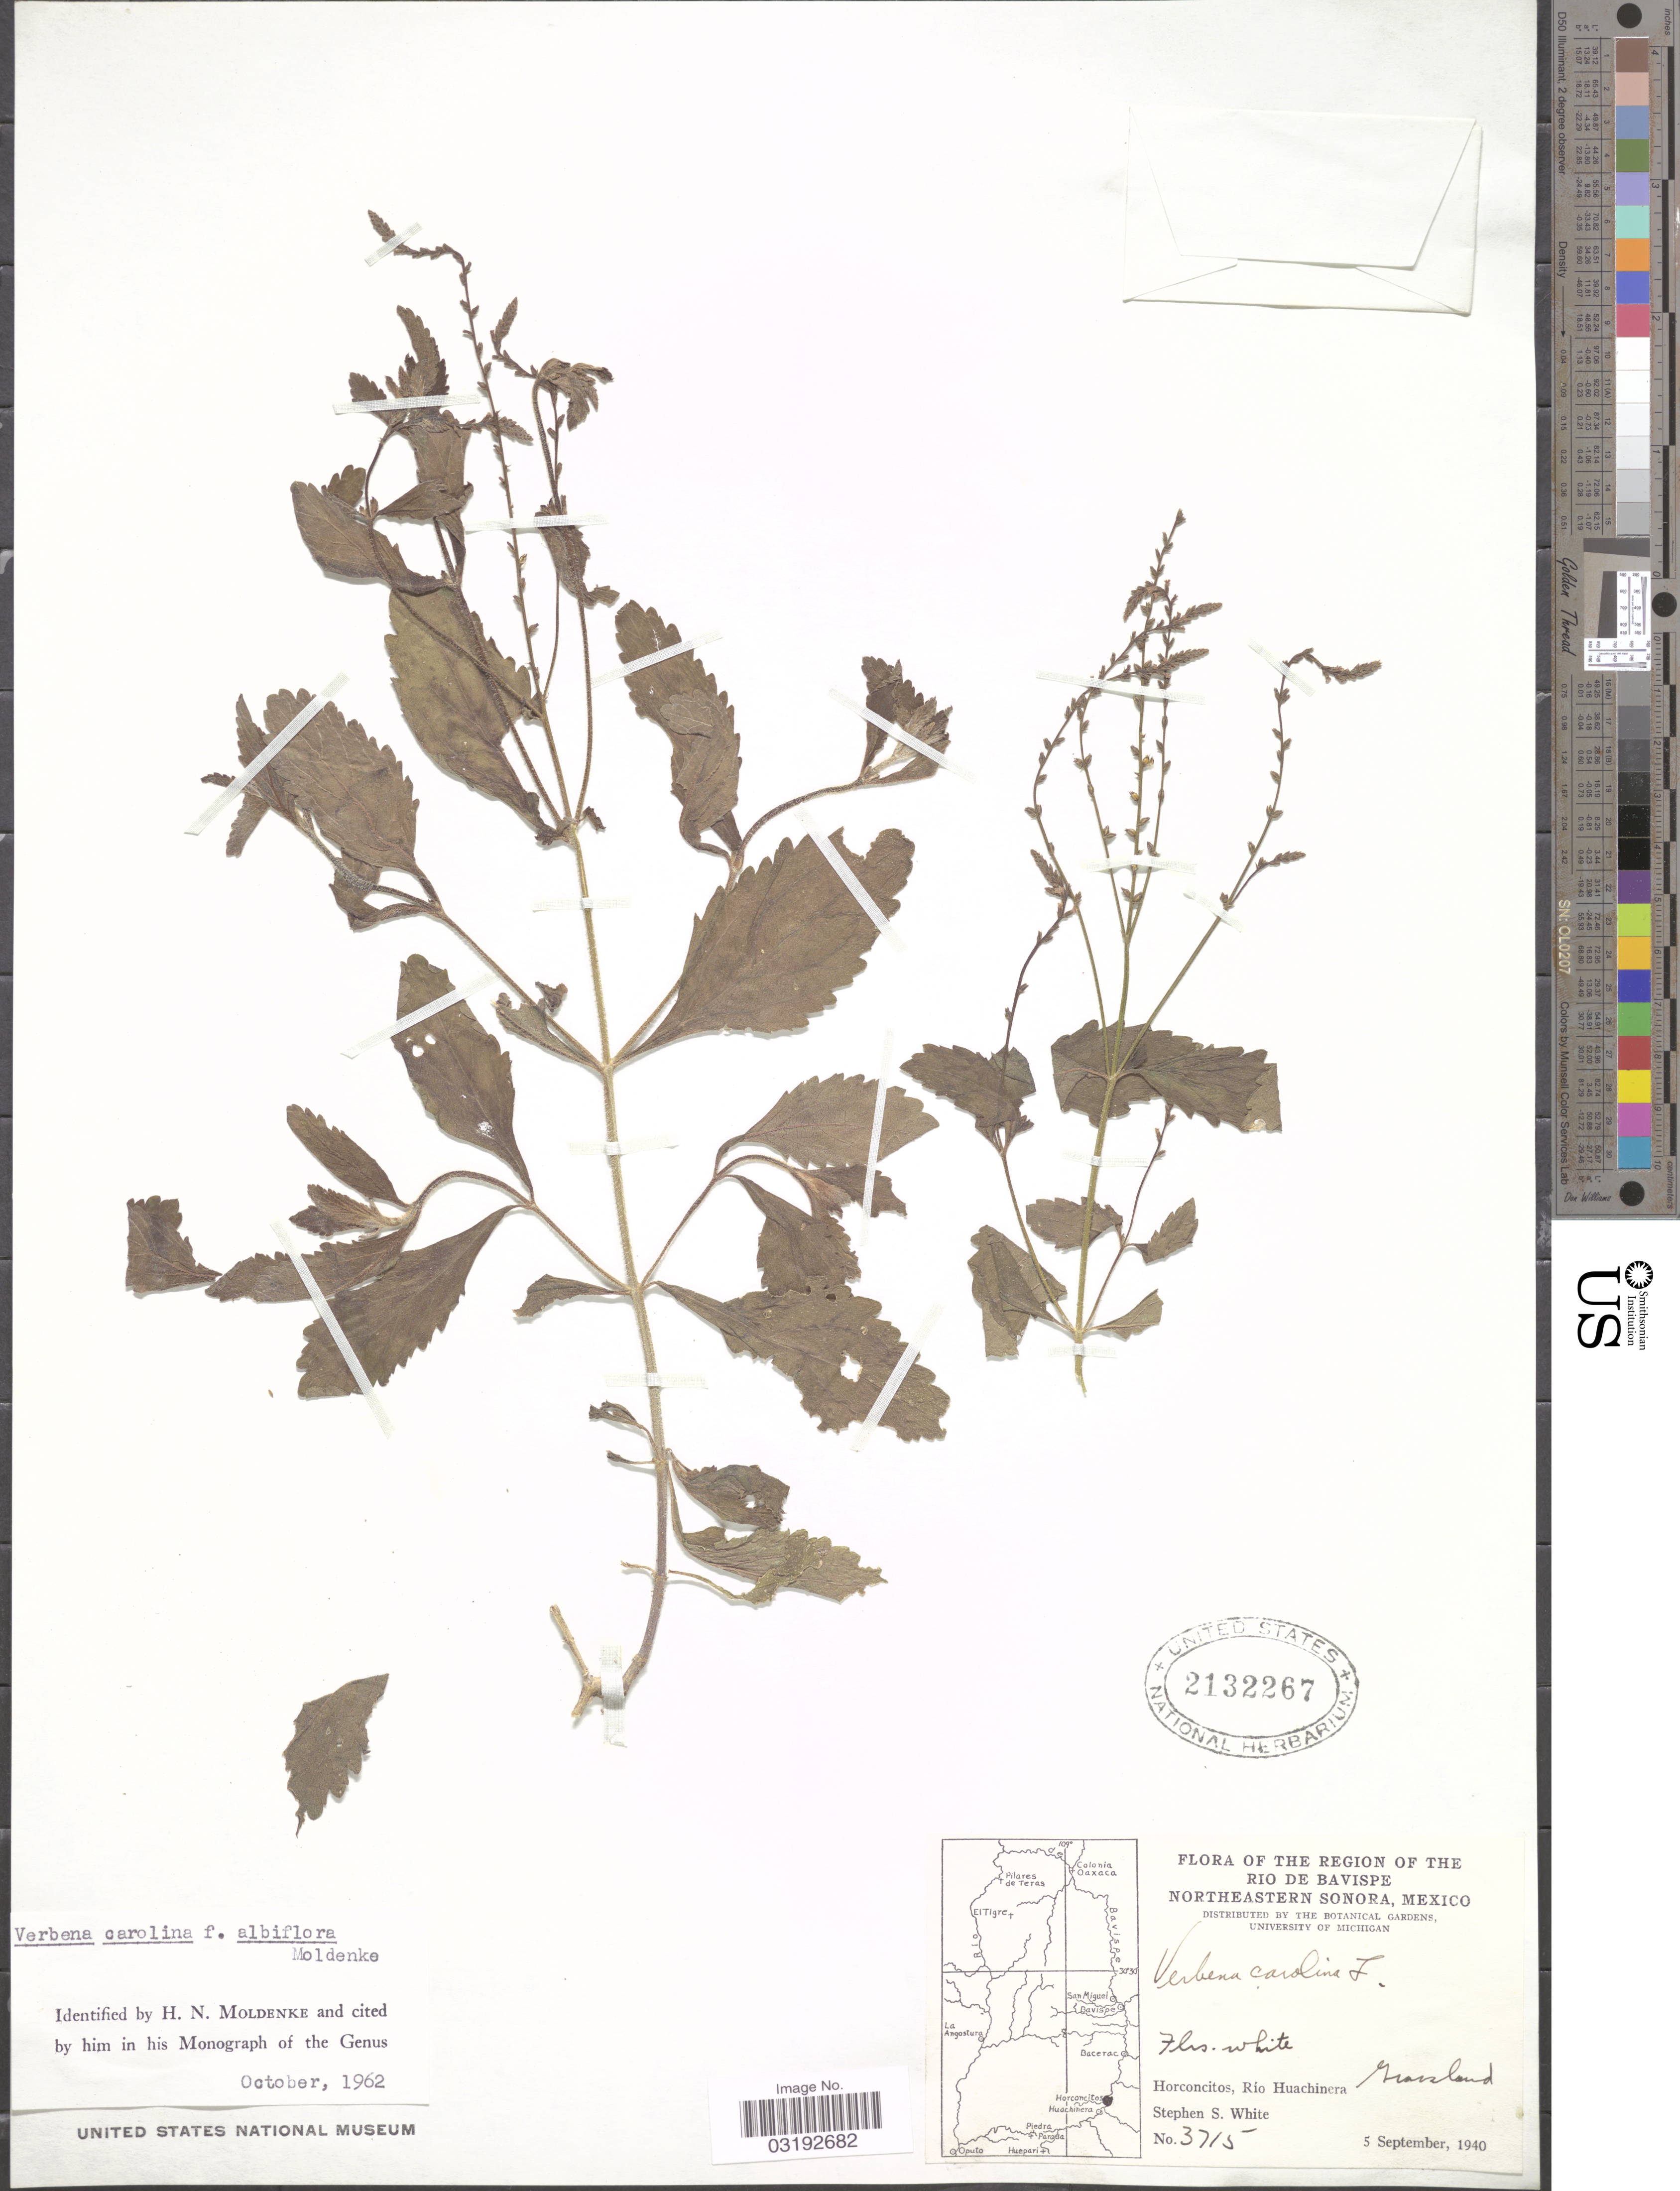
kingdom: Plantae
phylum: Tracheophyta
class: Magnoliopsida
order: Lamiales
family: Verbenaceae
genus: Verbena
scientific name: Verbena carolina f. albiflora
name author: Moldenke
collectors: S. S. White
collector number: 3715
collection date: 1940-09-05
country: Mexico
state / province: Sonora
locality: Region of the Rio de Bavispe, northeastern Sonora. Horconcitos, Río Huachinera.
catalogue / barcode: US 2132267